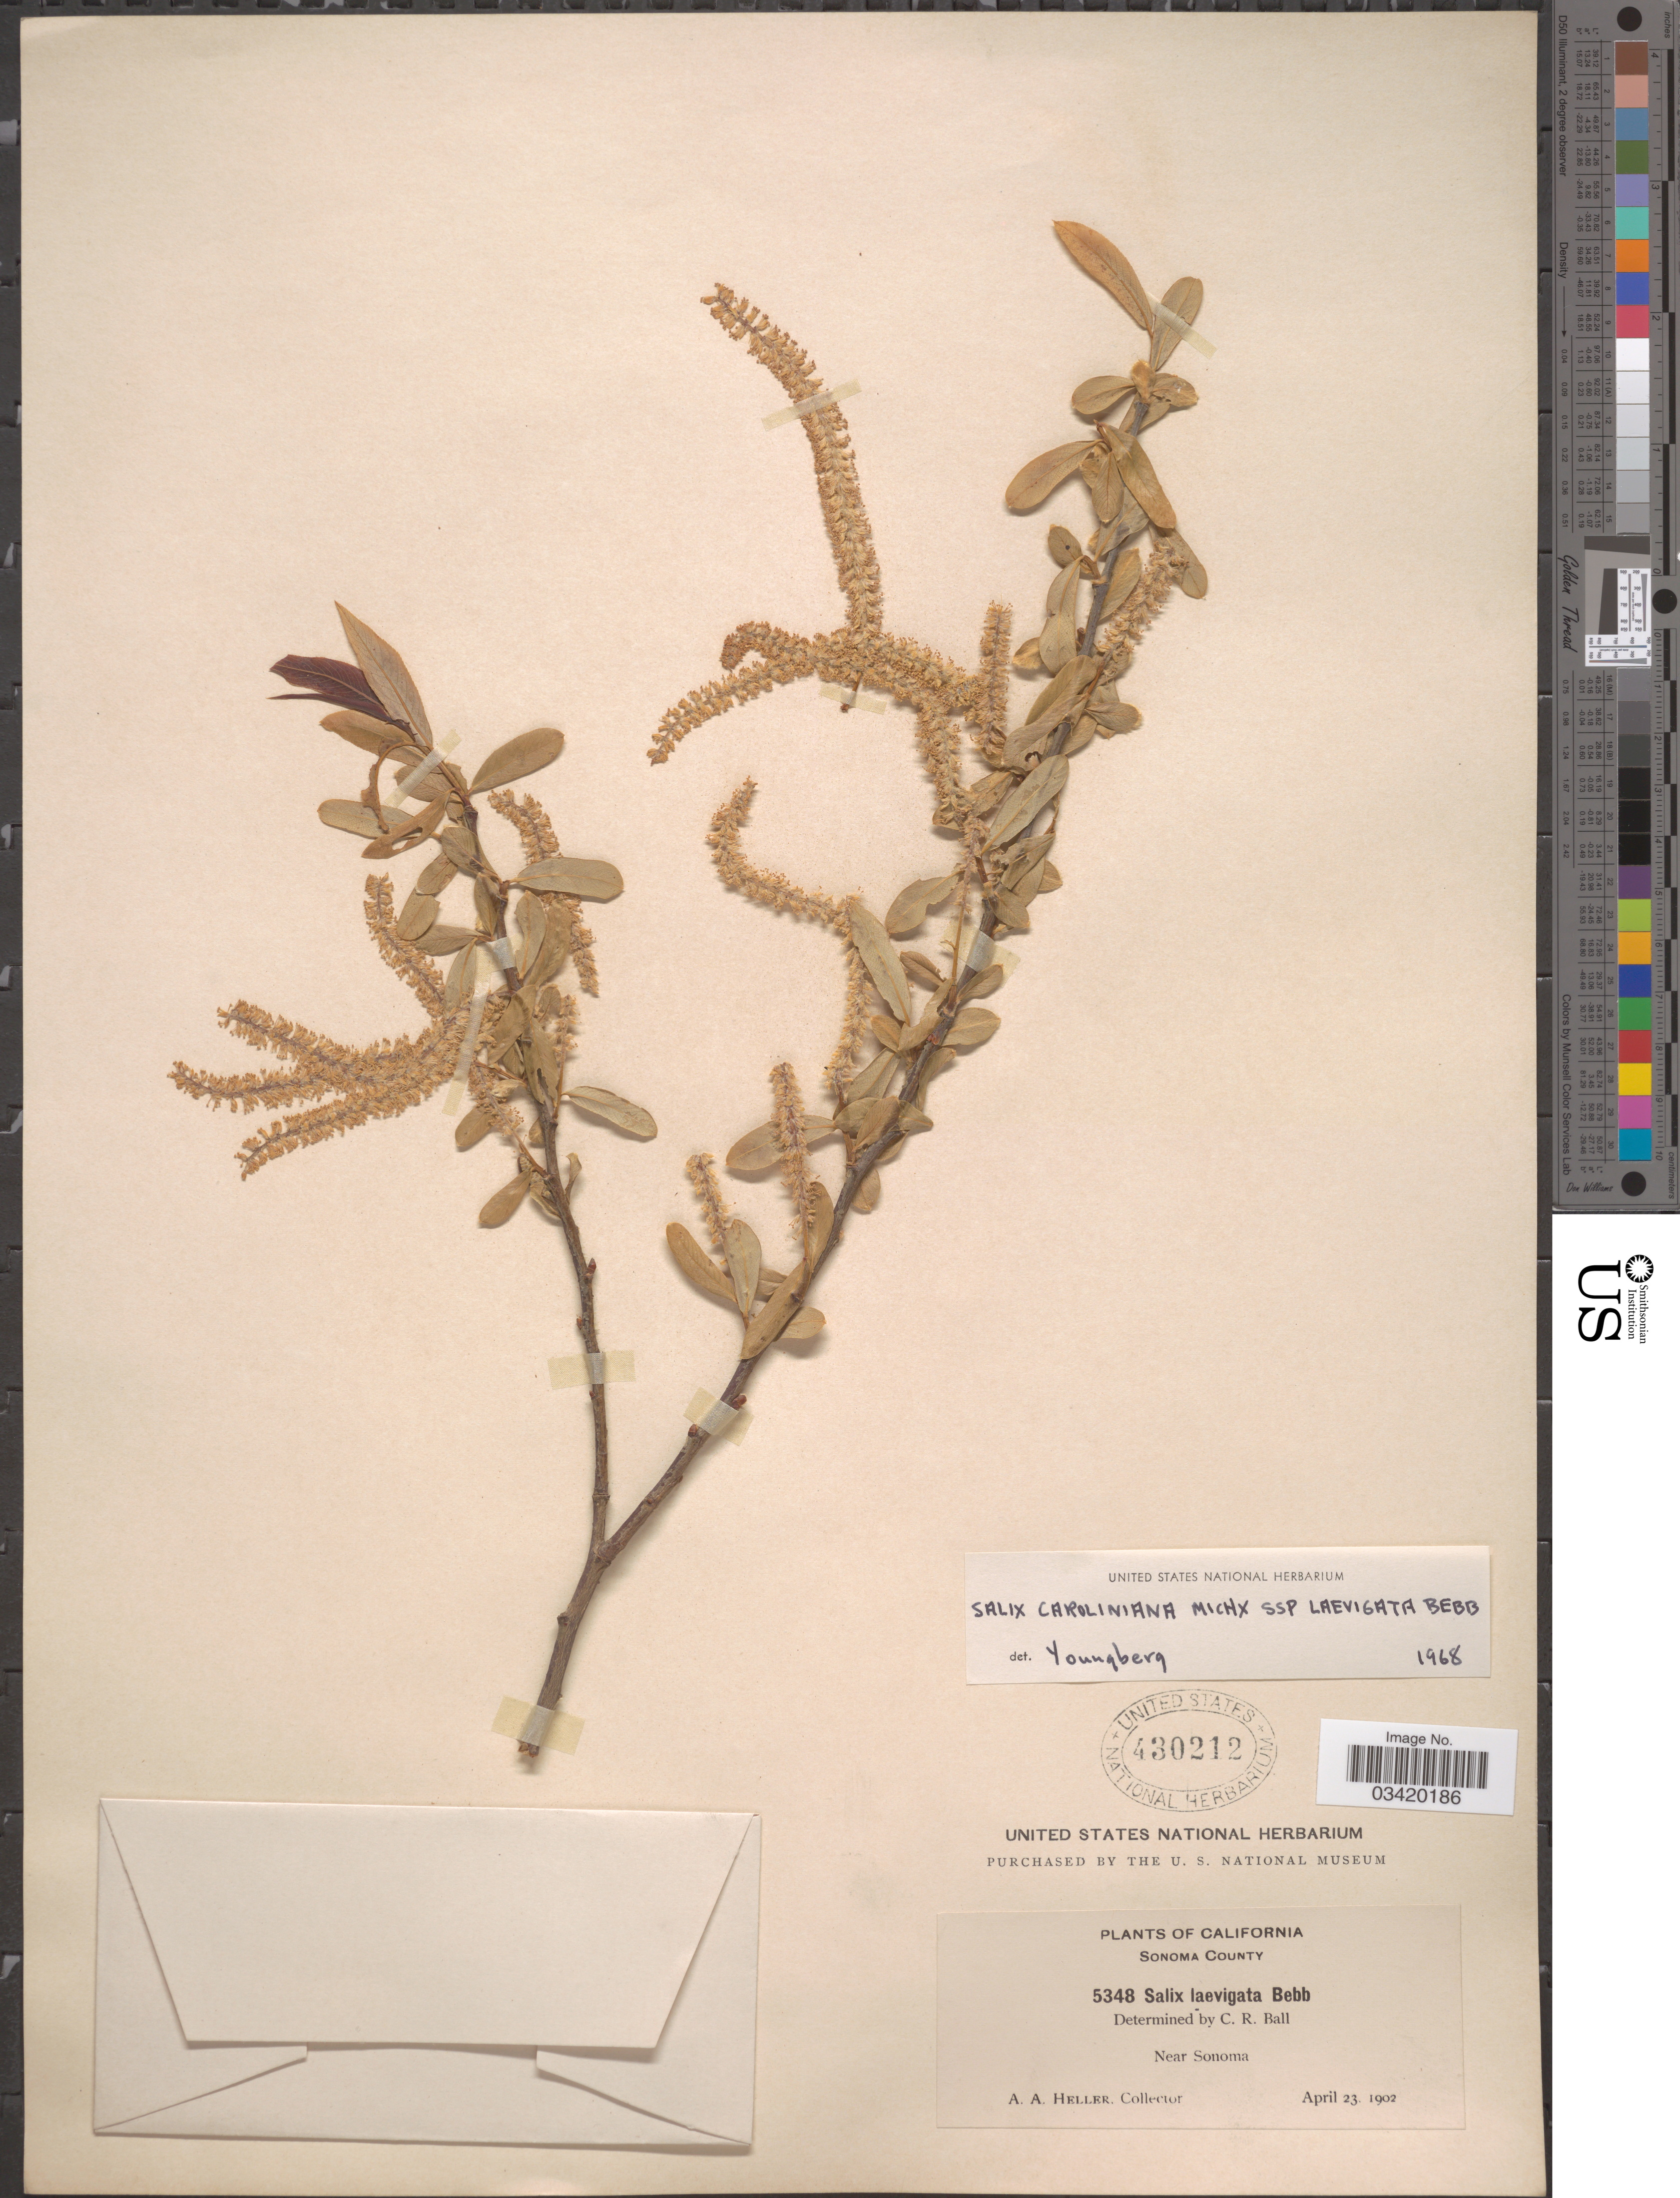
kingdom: Plantae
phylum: Tracheophyta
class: Magnoliopsida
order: Malpighiales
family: Salicaceae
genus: Salix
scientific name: Salix caroliniana subsp. laevigata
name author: Bebb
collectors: A. A. Heller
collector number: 5348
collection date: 1902-04-23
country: United States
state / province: California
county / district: Sonoma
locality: Sonoma County. Near Sonoma.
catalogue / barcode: US 430212